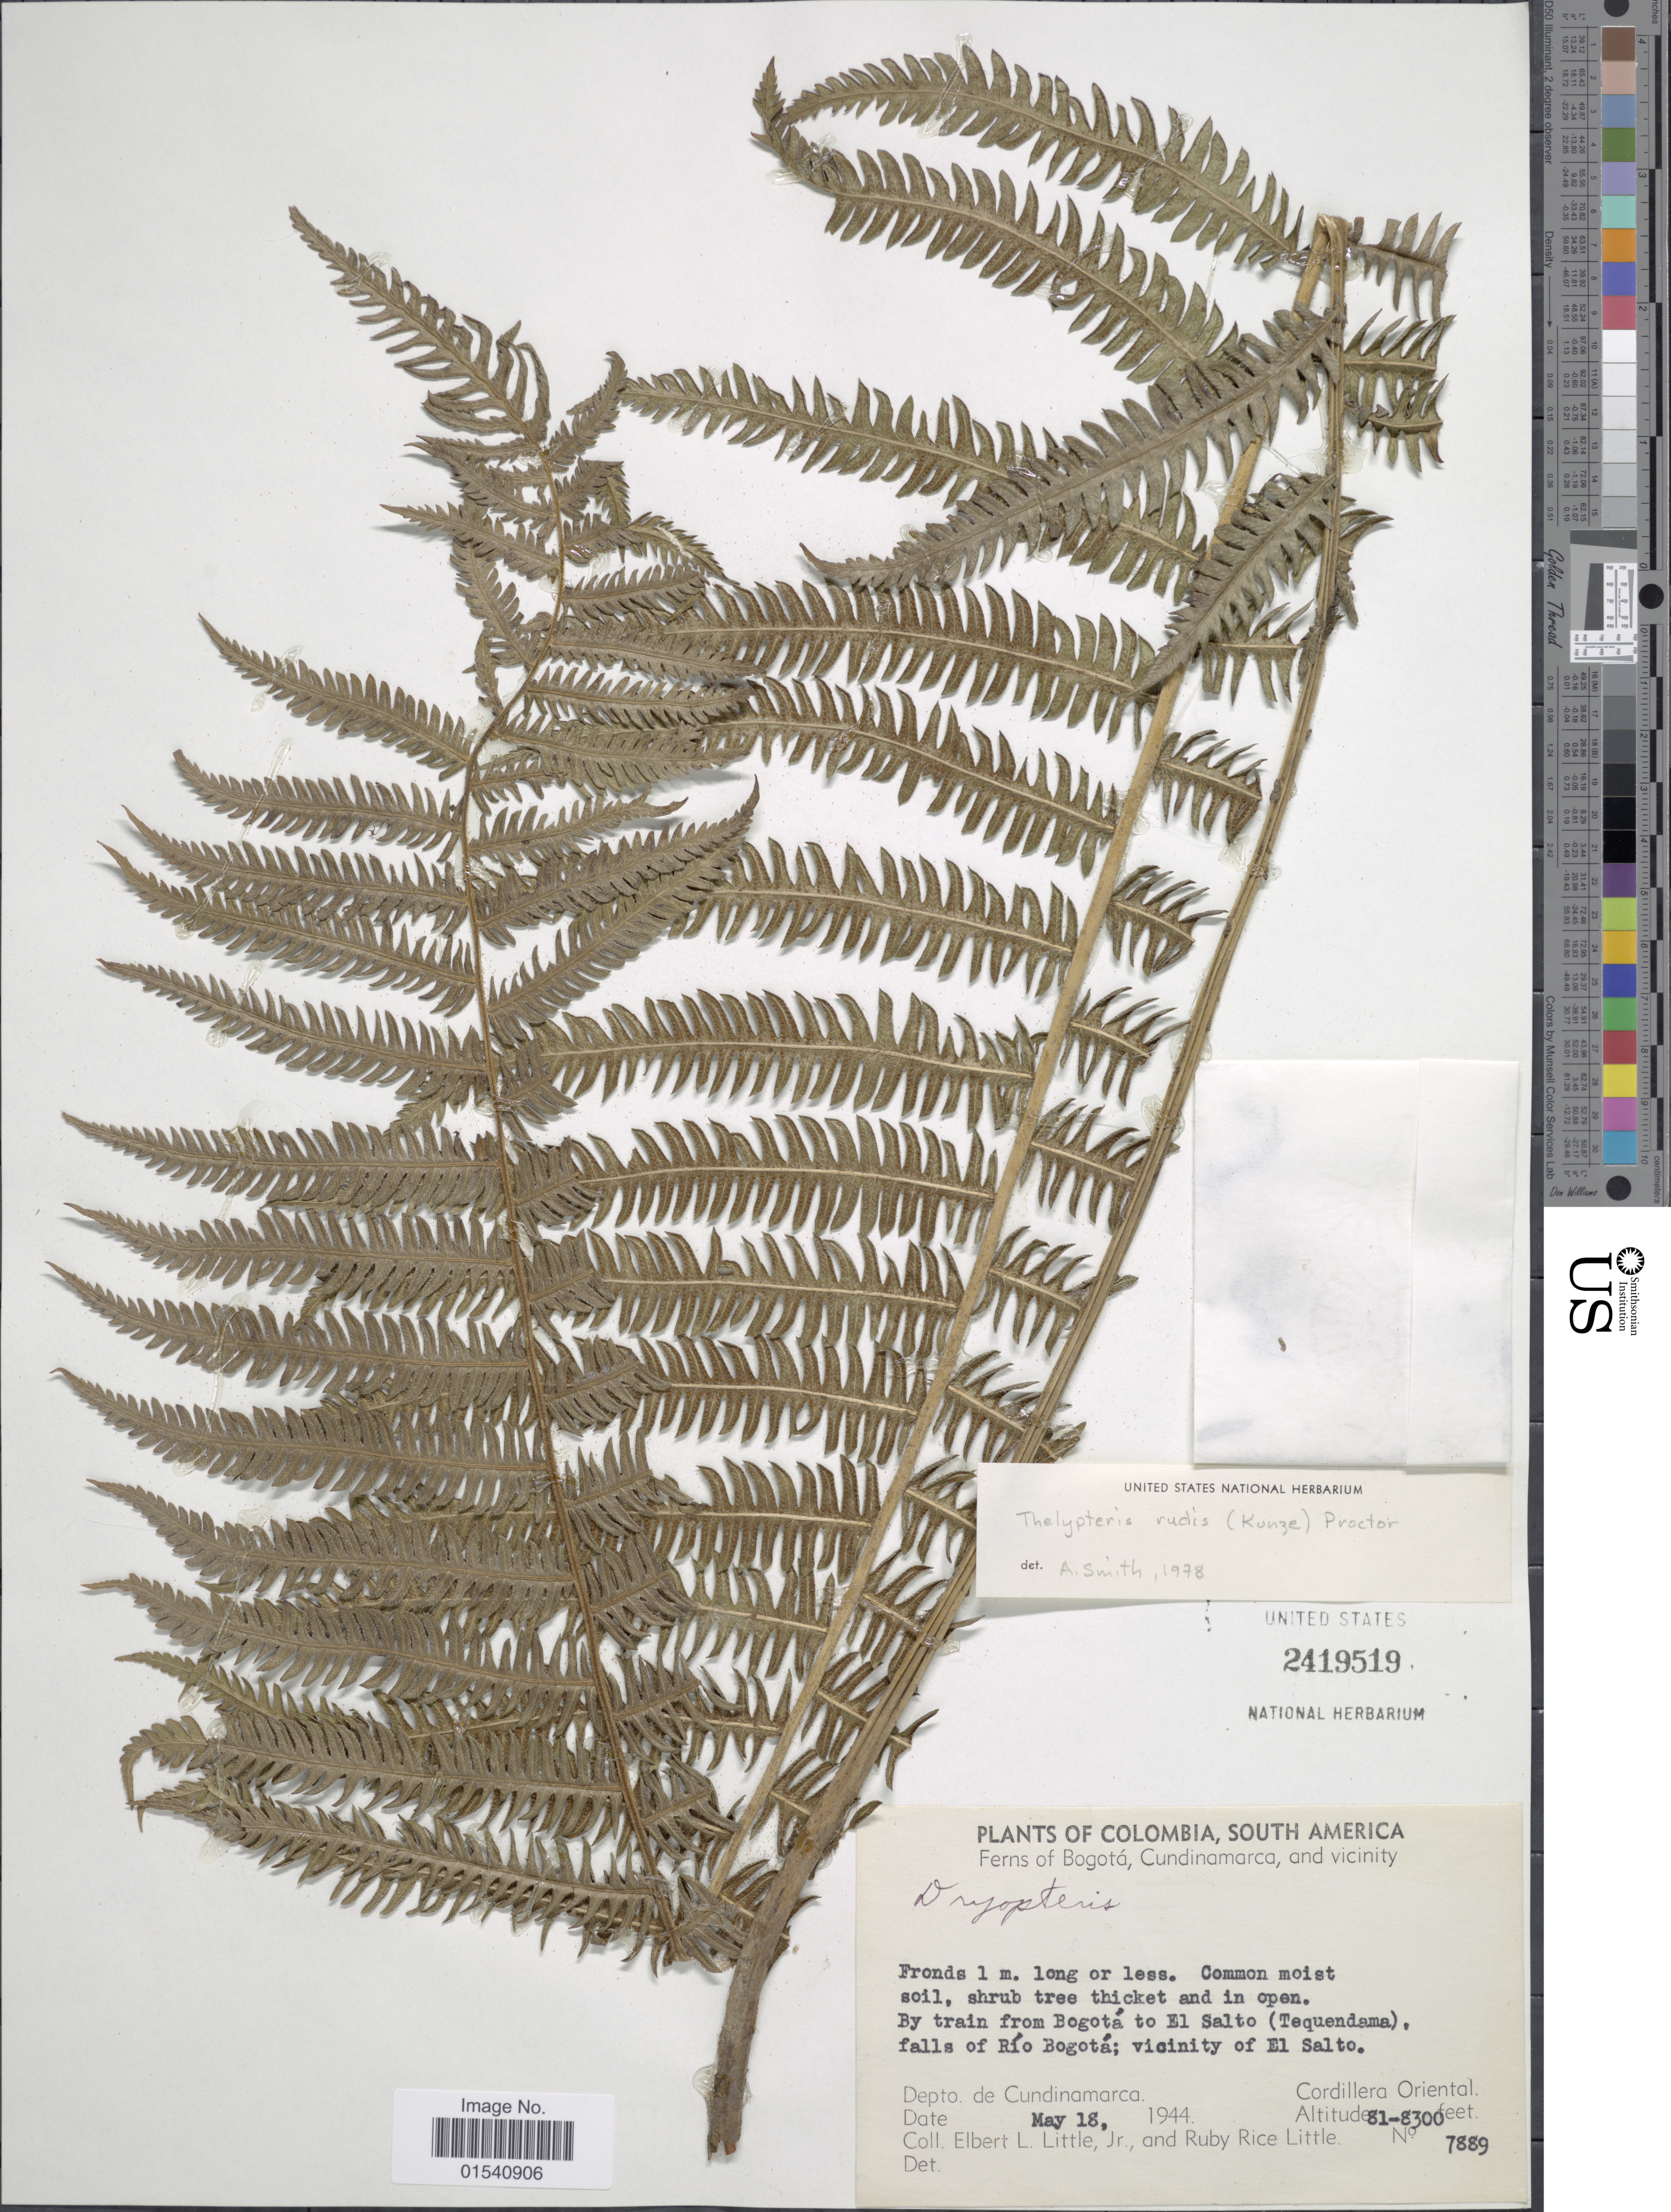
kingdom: Plantae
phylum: Tracheophyta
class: Polypodiopsida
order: Polypodiales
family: Thelypteridaceae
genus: Amauropelta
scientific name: Amauropelta rudis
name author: (Kunze) Pic. Serm.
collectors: E. L. Little & R. R. Little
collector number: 7889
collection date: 1944-05-18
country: Colombia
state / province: Cundinamarca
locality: Ferns of Bogotá, and vicinity, By train from Bogotá to El Salto (Tequendama), falls of Río Bogotá; vicinity of El Salto. Depto de Cundinamarca, Cordillera Oriental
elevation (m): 2469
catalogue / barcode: US 2419519